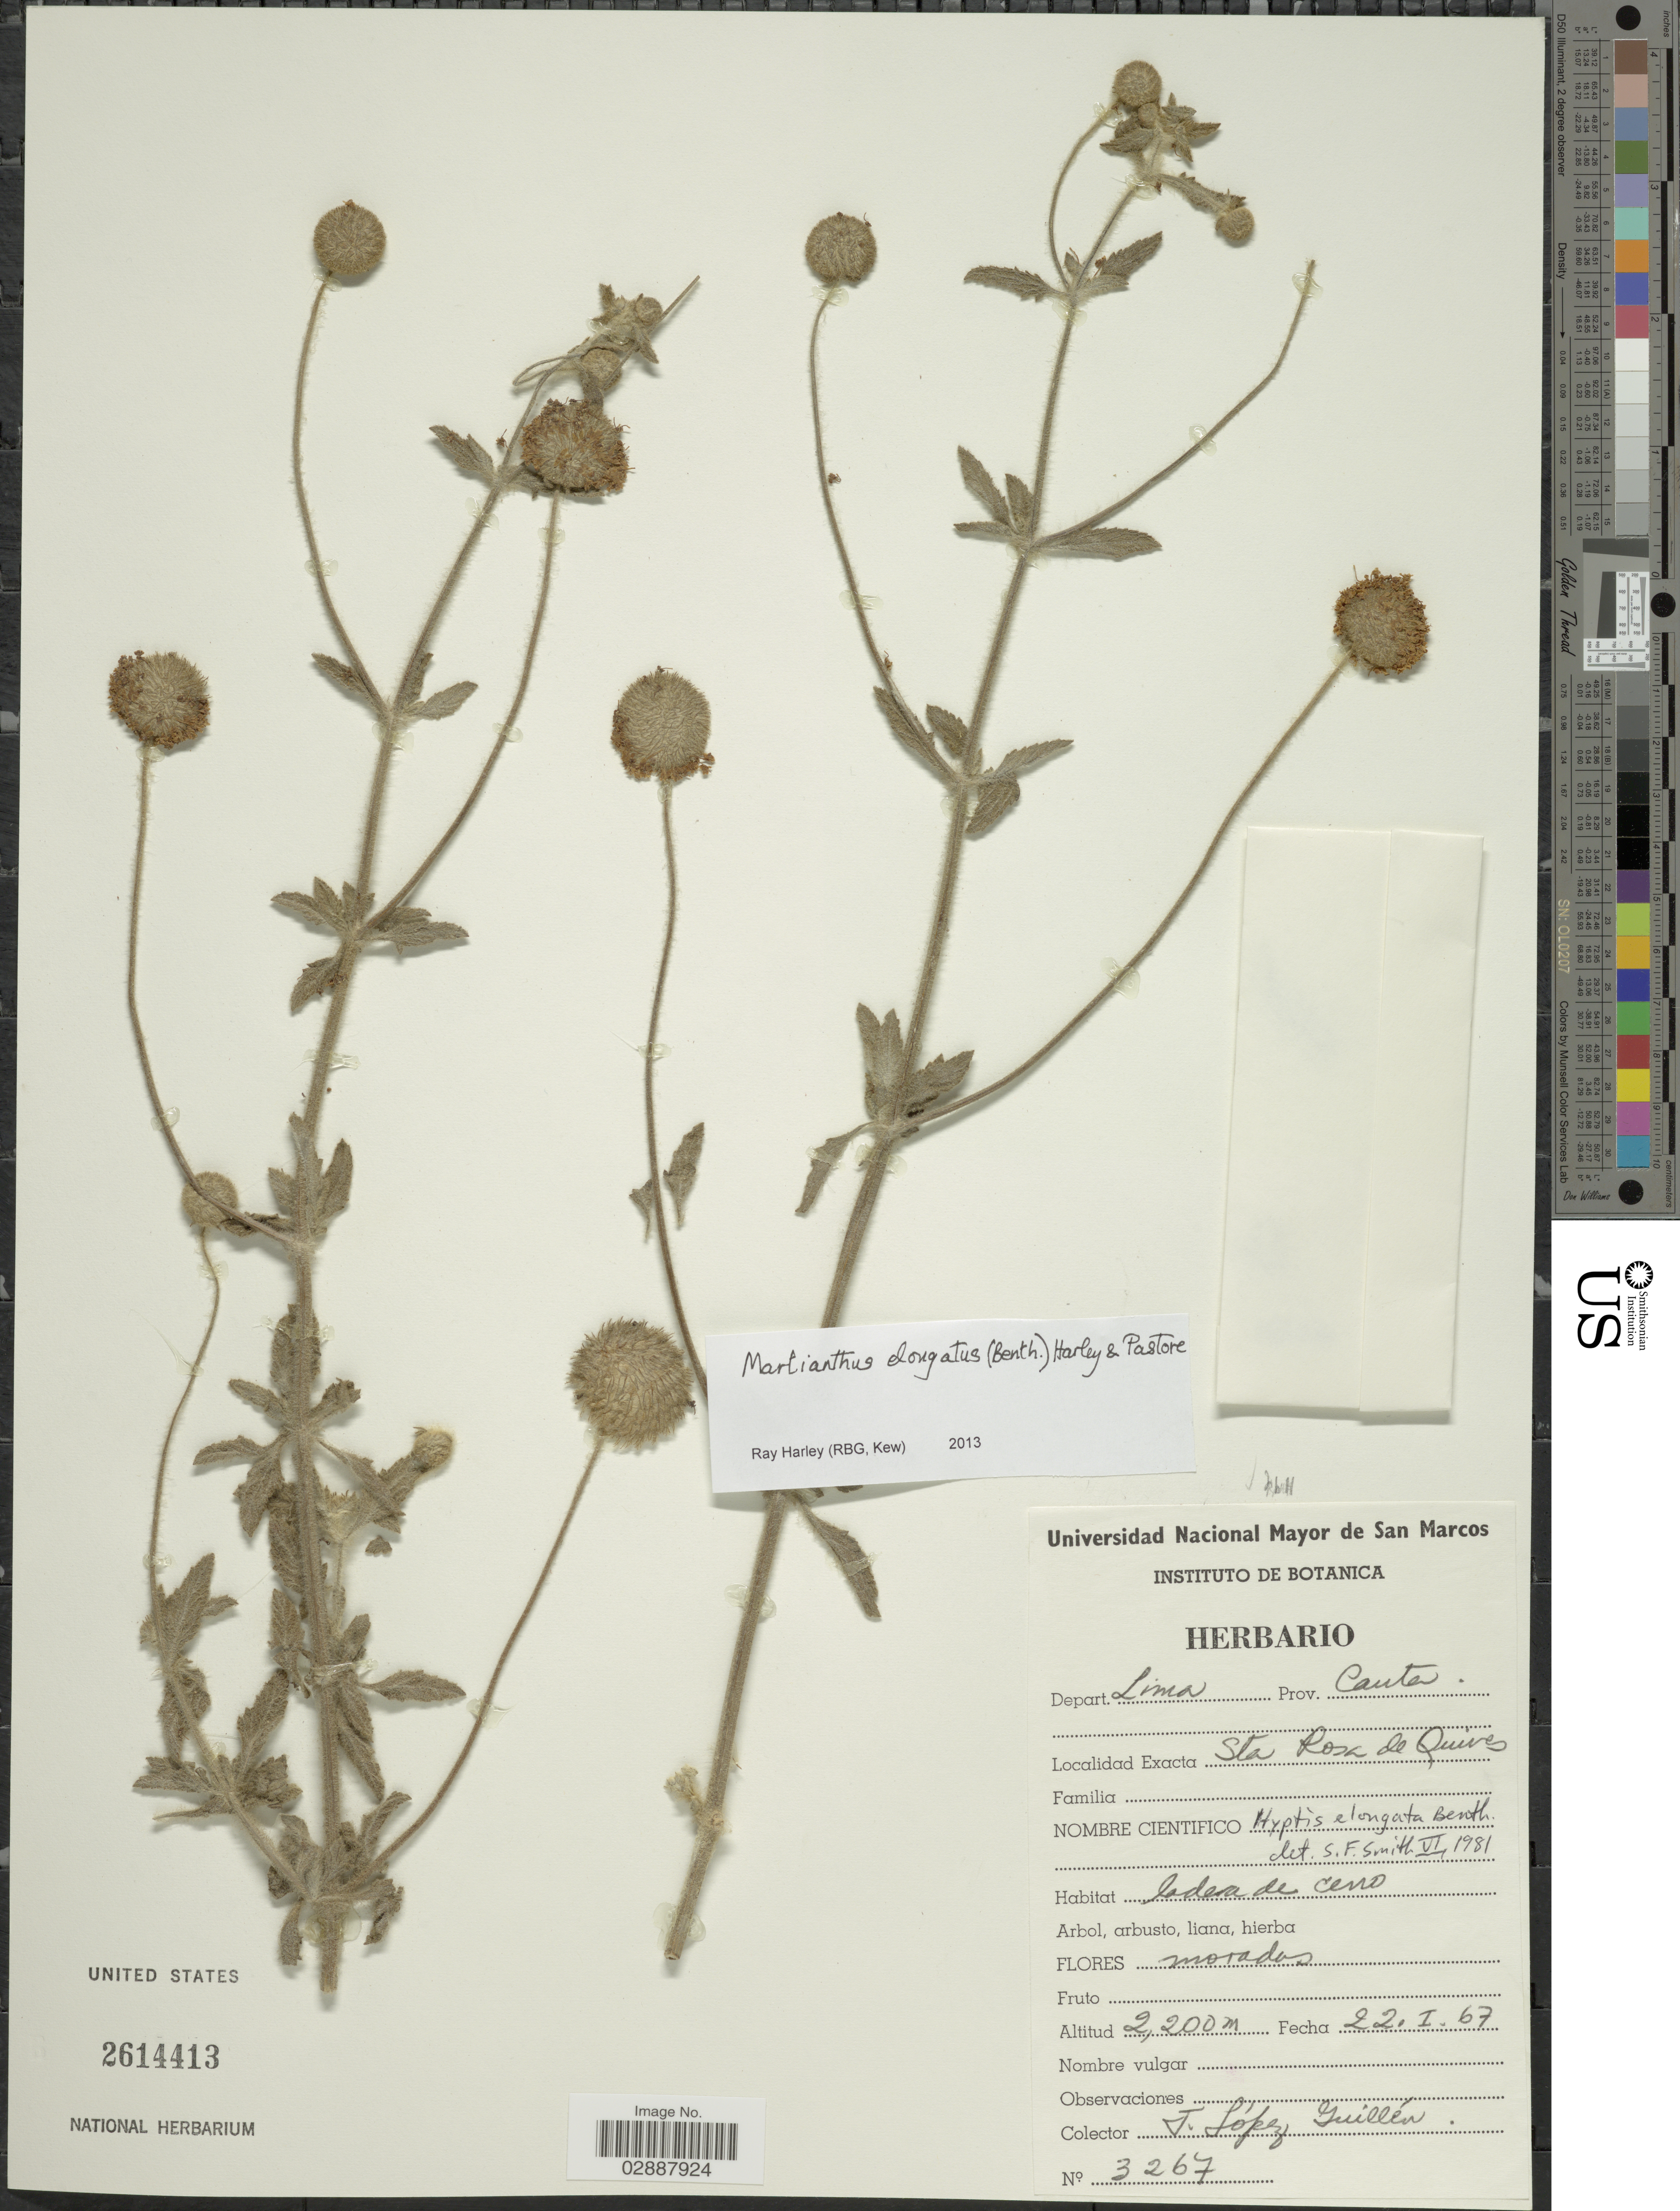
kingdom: Plantae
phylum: Tracheophyta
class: Magnoliopsida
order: Lamiales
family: Lamiaceae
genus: Martianthus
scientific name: Martianthus elongatus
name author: (Benth.) Harley & J.F.B. Pastore ex Benth.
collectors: J. Lopez & -- Guillen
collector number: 3267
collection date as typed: Transcribed d/m/y: 22/1/67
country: Peru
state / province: Lima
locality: Depart. LIma. Prov. Canta. Sta Rosa de Quives.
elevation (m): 2200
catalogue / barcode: US 2614413